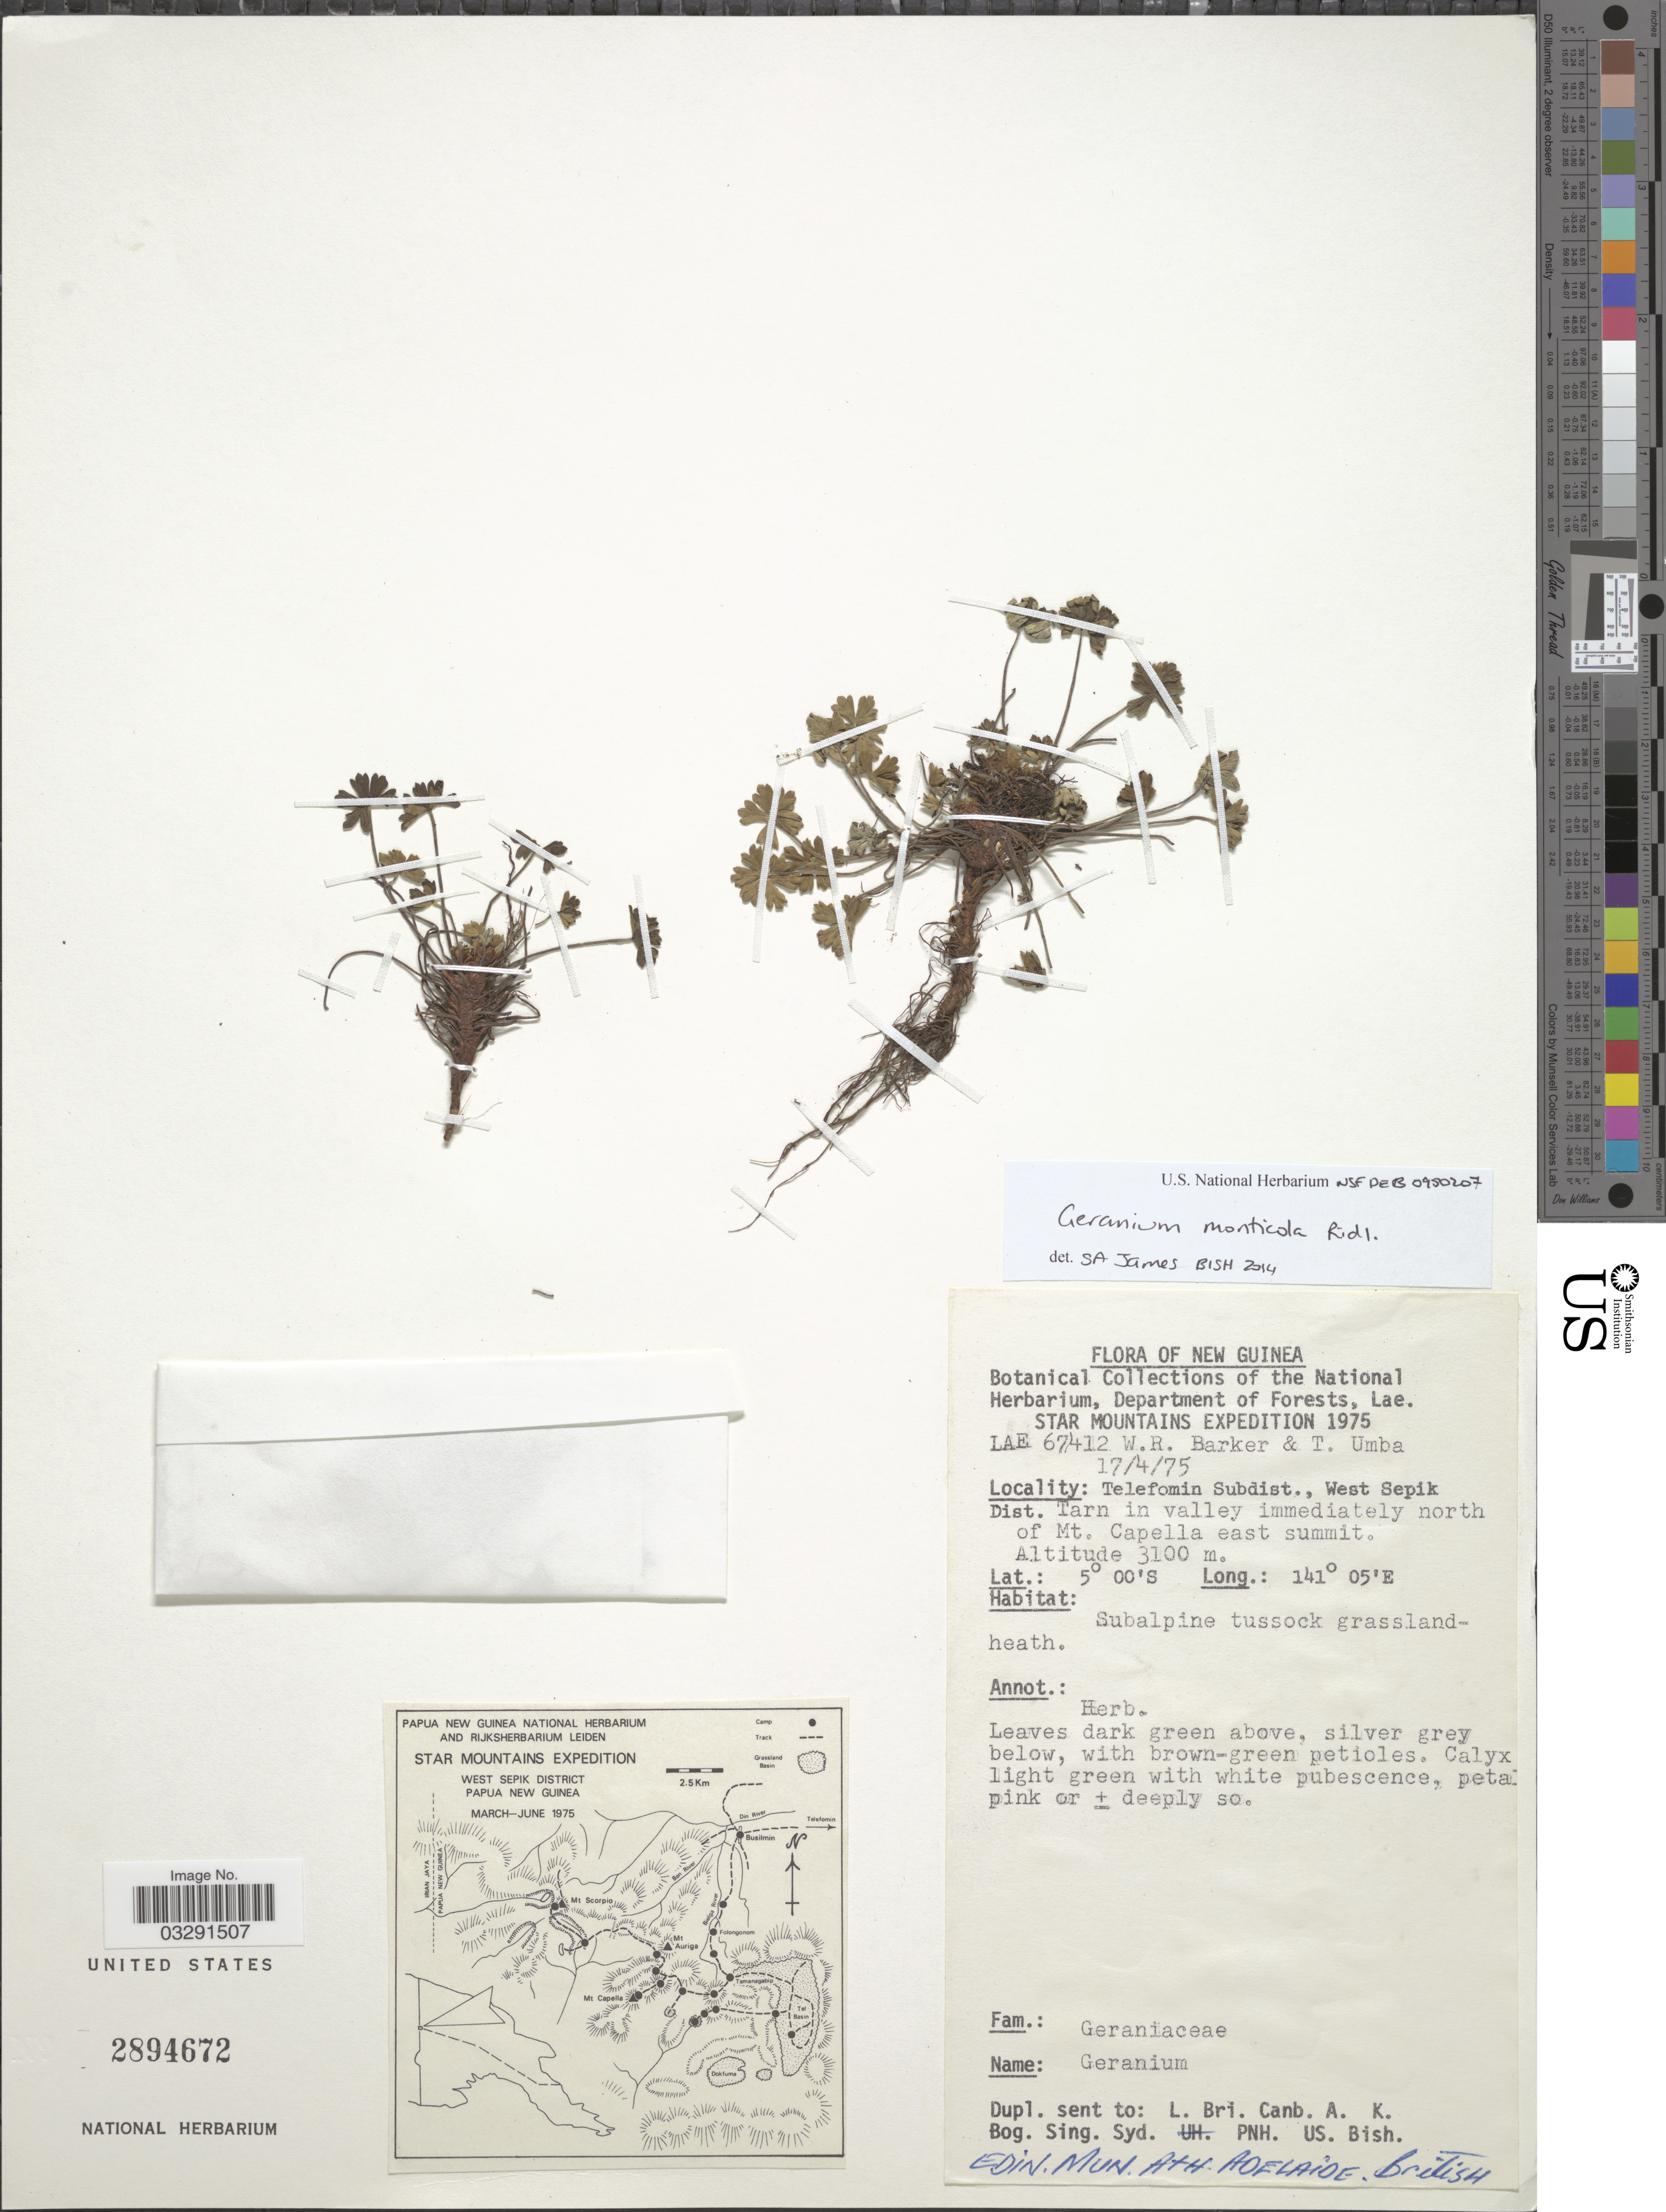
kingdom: Plantae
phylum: Tracheophyta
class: Magnoliopsida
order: Geraniales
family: Geraniaceae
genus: Geranium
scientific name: Geranium monticola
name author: Ridl.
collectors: W. R. Barker & T. Umba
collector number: LAE 67412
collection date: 1975-04-17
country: Papua New Guinea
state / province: Sandaun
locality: New Guinea. Star Mountains. Telefomin Subdist., West Sepik. Dist. Tarn in valley immediately north of Mt. Capella east summit.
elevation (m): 3100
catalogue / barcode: US 2894672